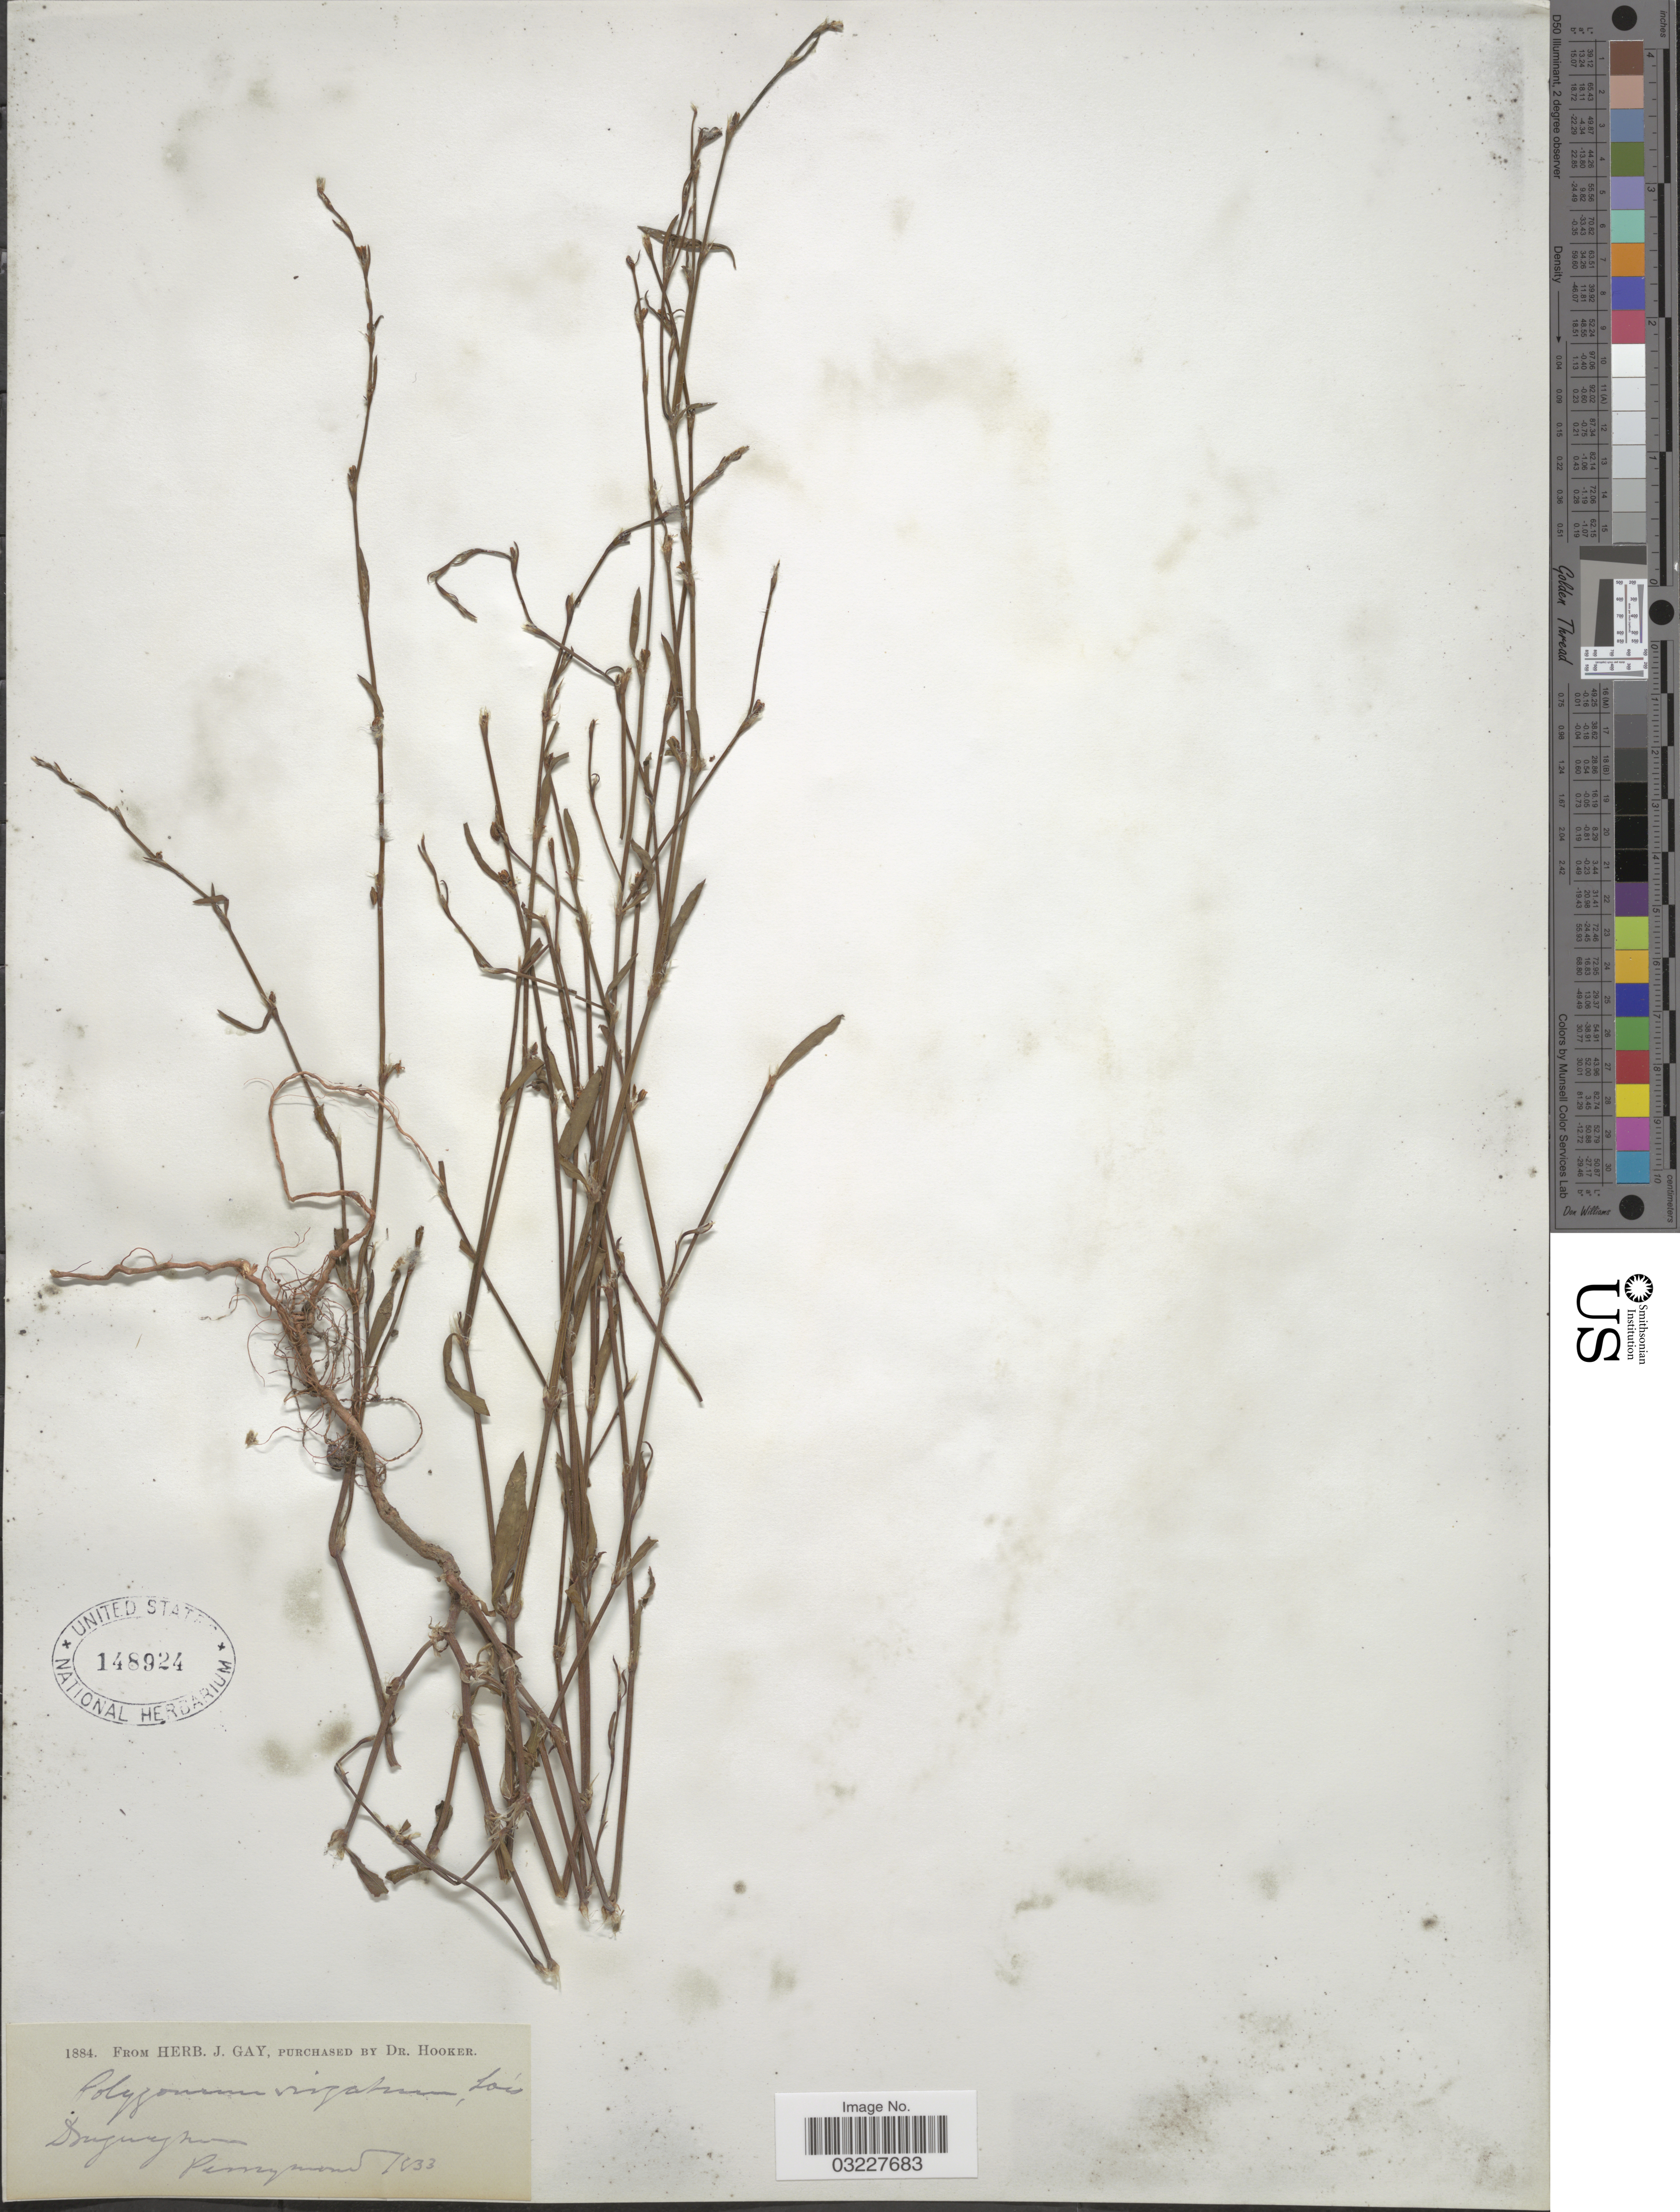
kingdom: Plantae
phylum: Tracheophyta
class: Magnoliopsida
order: Caryophyllales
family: Polygonaceae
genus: Polygonum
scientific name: Polygonum virgatum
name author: Cham. & Schltdl.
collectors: ex herb. J. Gay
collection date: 1833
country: United States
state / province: Pennsylvania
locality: Dougwegnona. [interpreted]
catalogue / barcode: US 148924